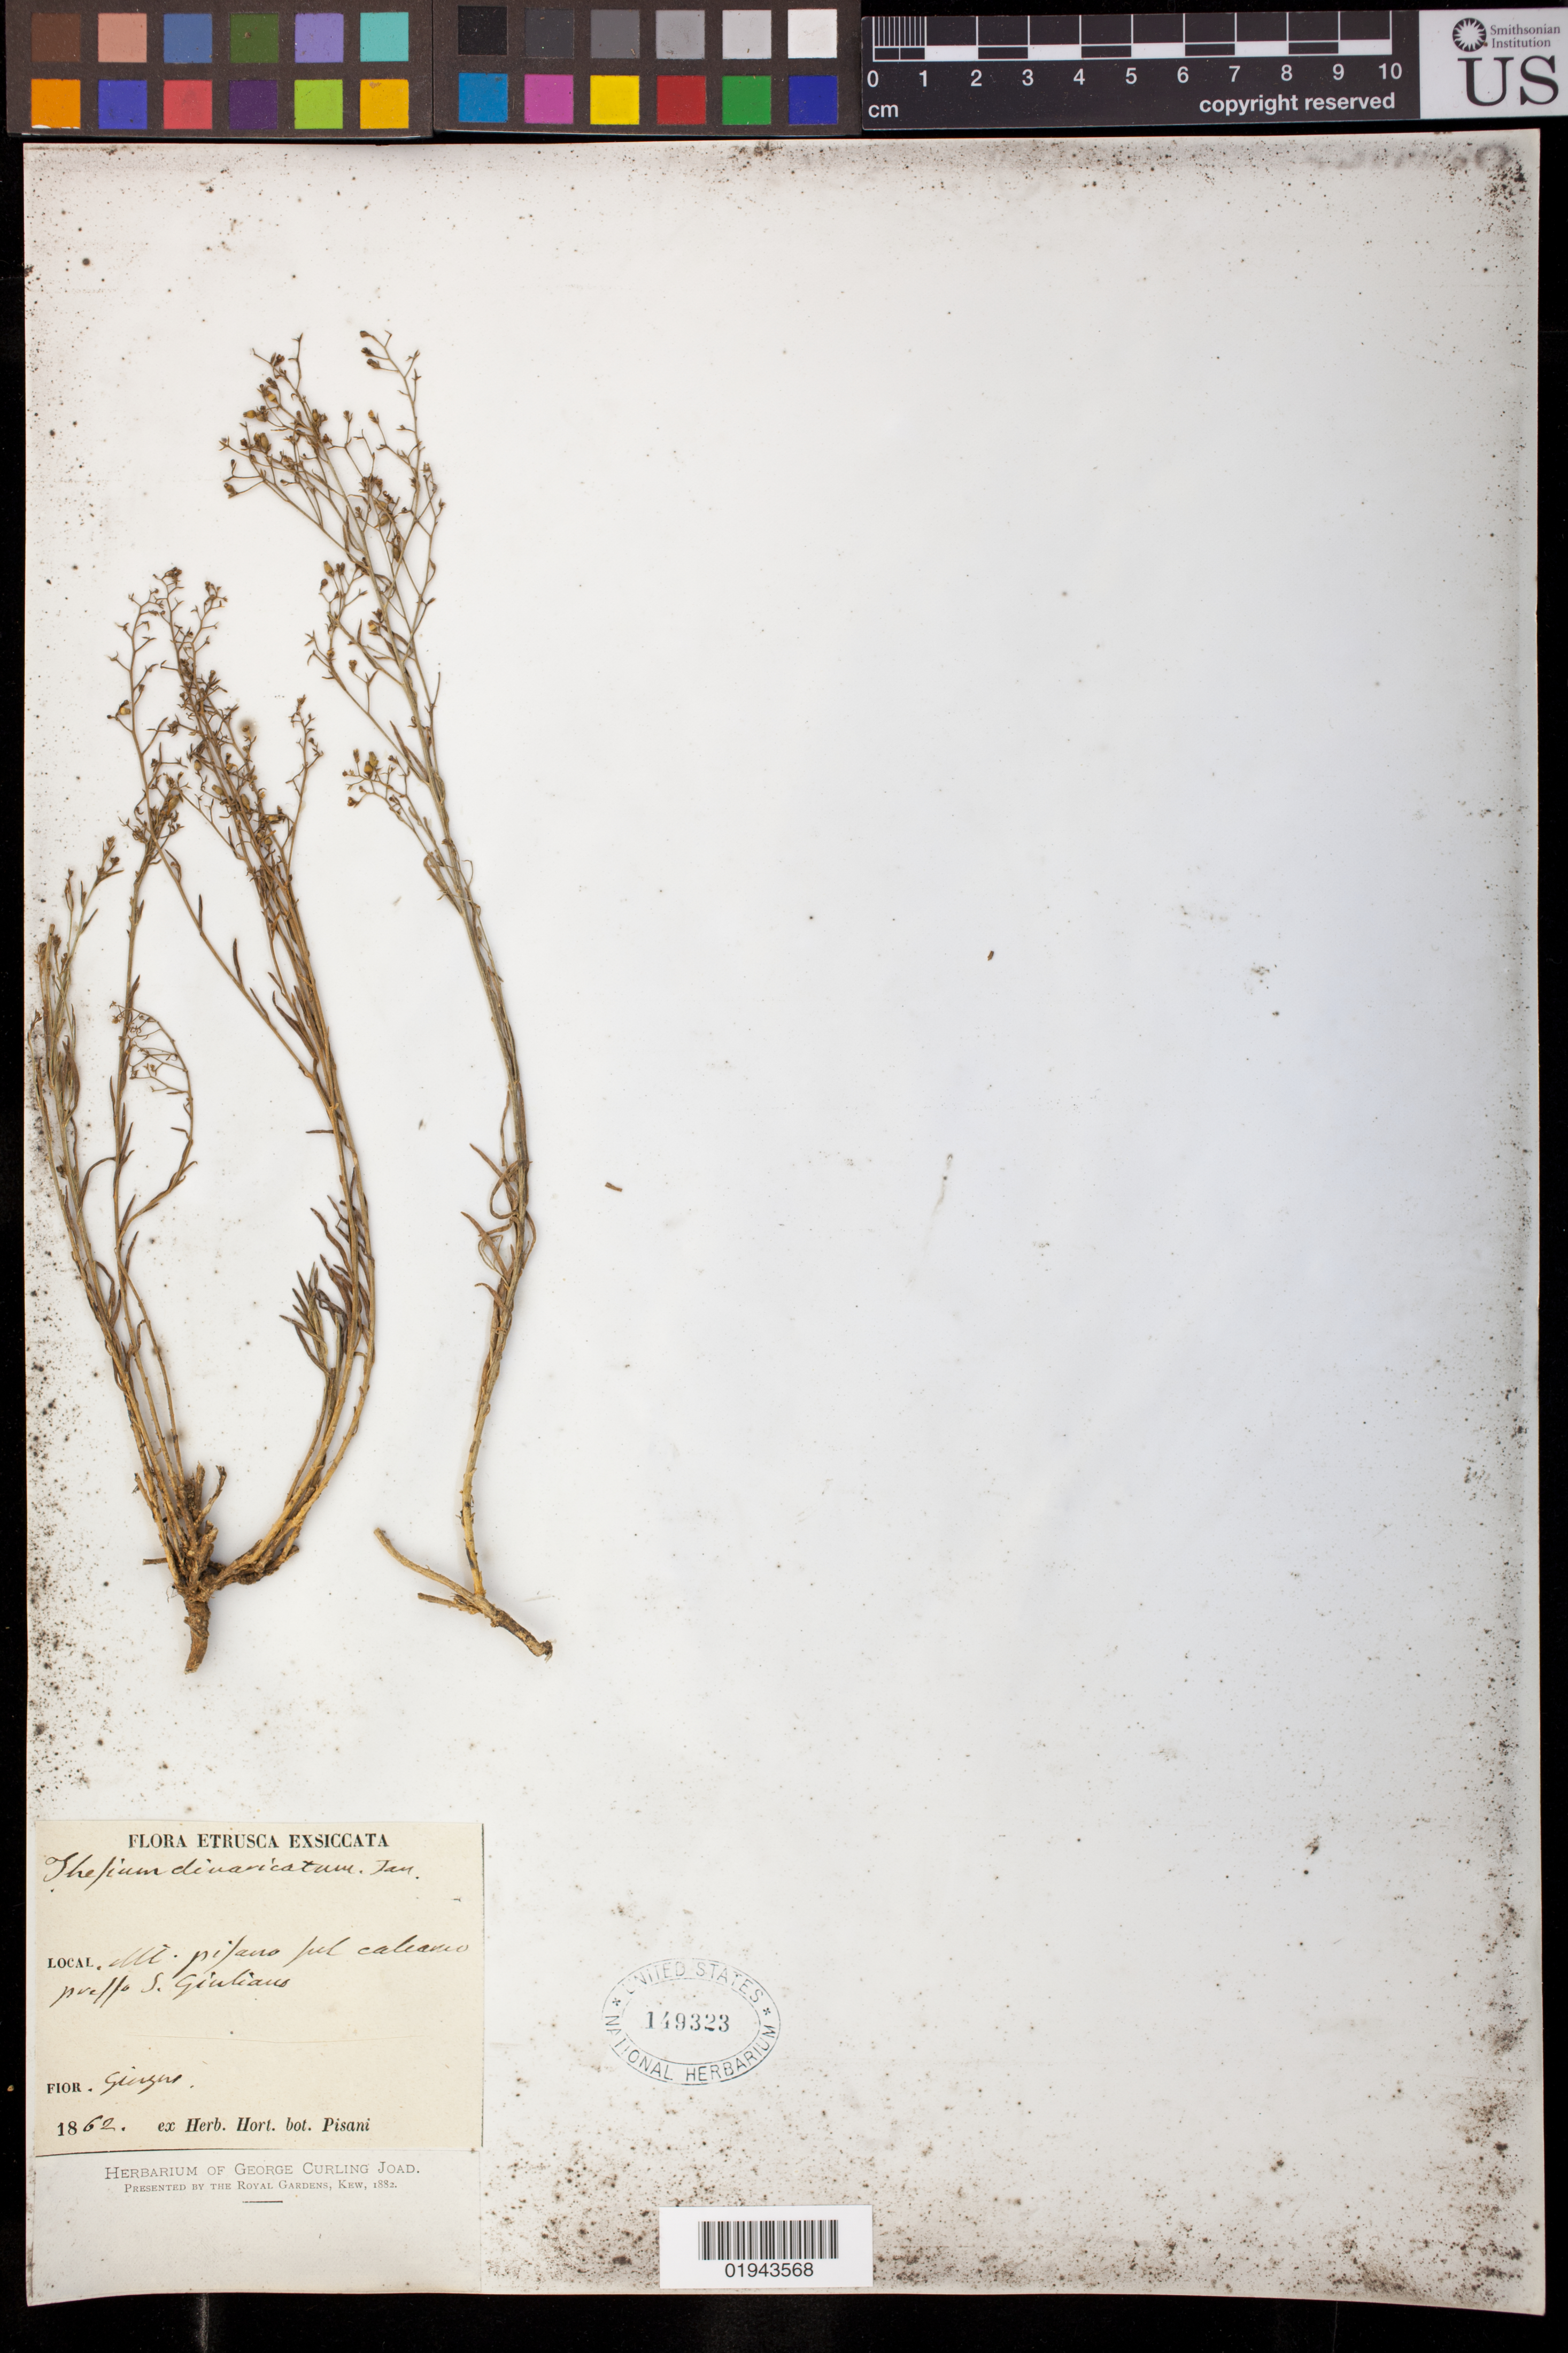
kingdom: Plantae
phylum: Tracheophyta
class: Magnoliopsida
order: Santalales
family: Thesiaceae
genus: Thesium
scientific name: Thesium divaricatum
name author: Jan ex Mert. & W.D.J. Koch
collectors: H. Pisani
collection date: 1862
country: Italy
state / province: Tuscany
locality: Mt Pisano at S. Giuliano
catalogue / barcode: US 149323